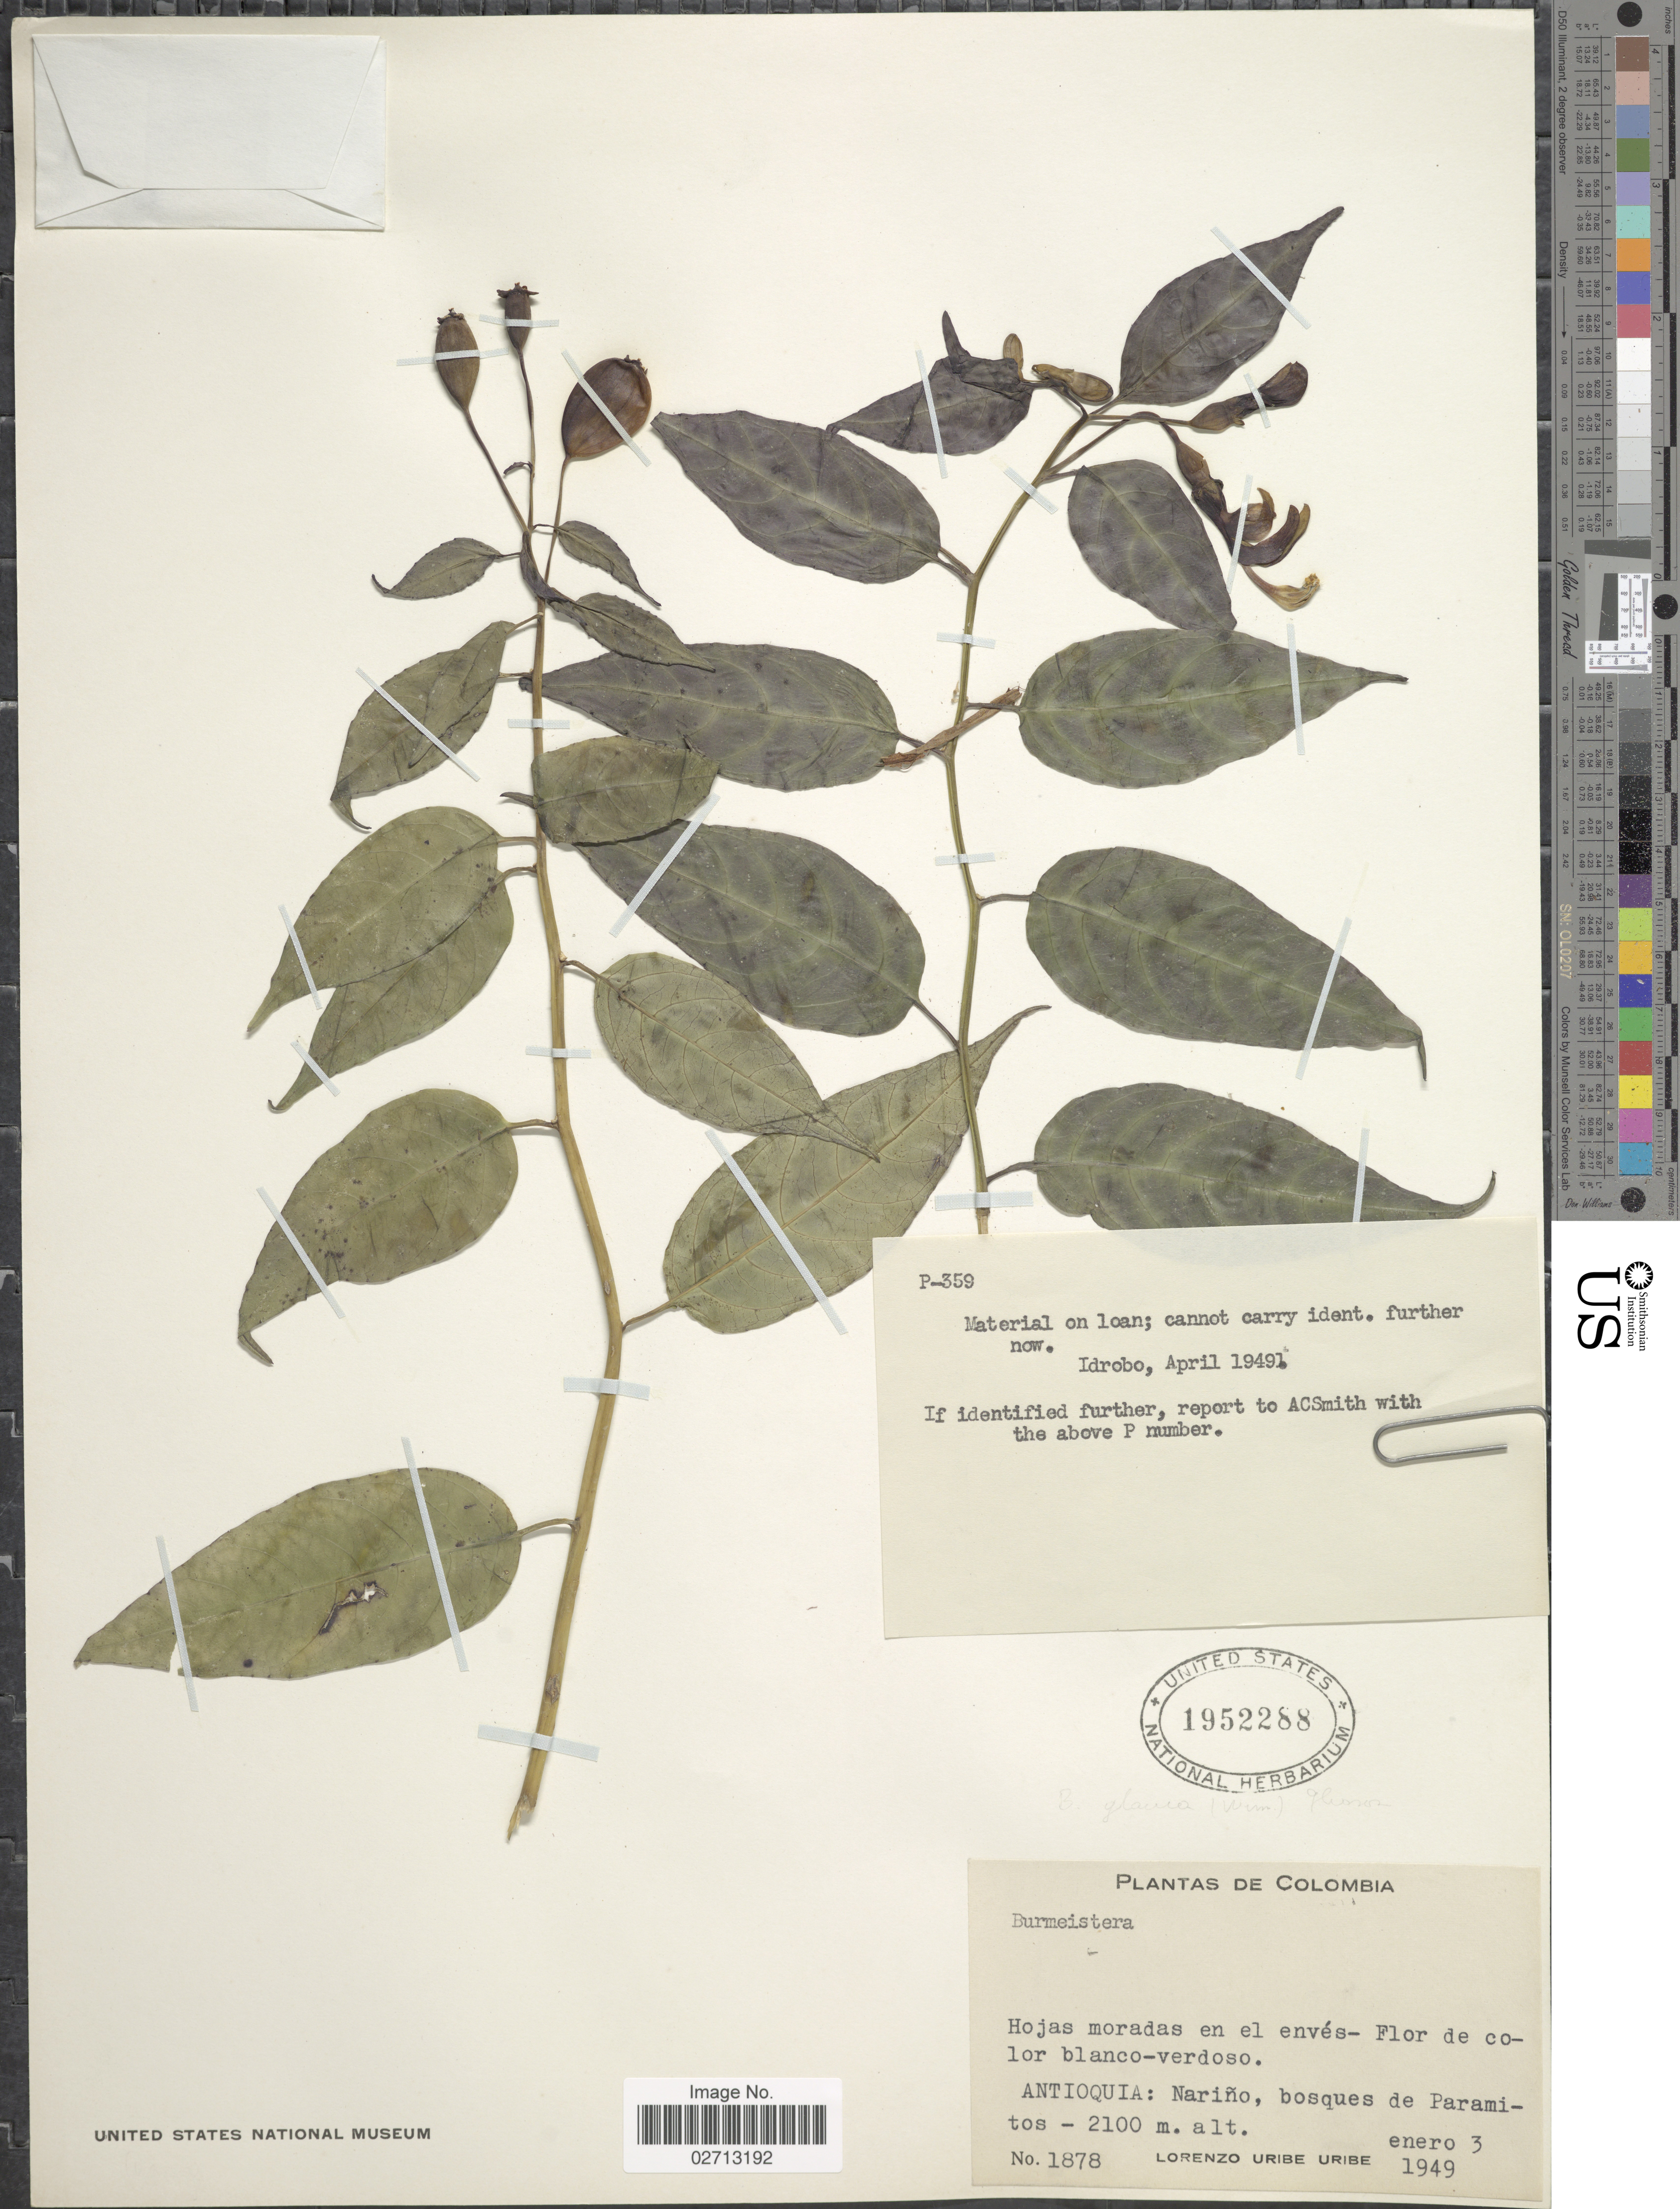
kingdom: Plantae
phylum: Tracheophyta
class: Magnoliopsida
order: Asterales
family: Campanulaceae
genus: Burmeistera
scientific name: Burmeistera glauca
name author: (E. Wimm.) Gleason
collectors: L. Uribe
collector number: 1878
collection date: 1949-01-03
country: Colombia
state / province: Antioquia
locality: Antioquia: Nariño, bosques de Paramitos.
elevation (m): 2100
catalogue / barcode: US 1952288